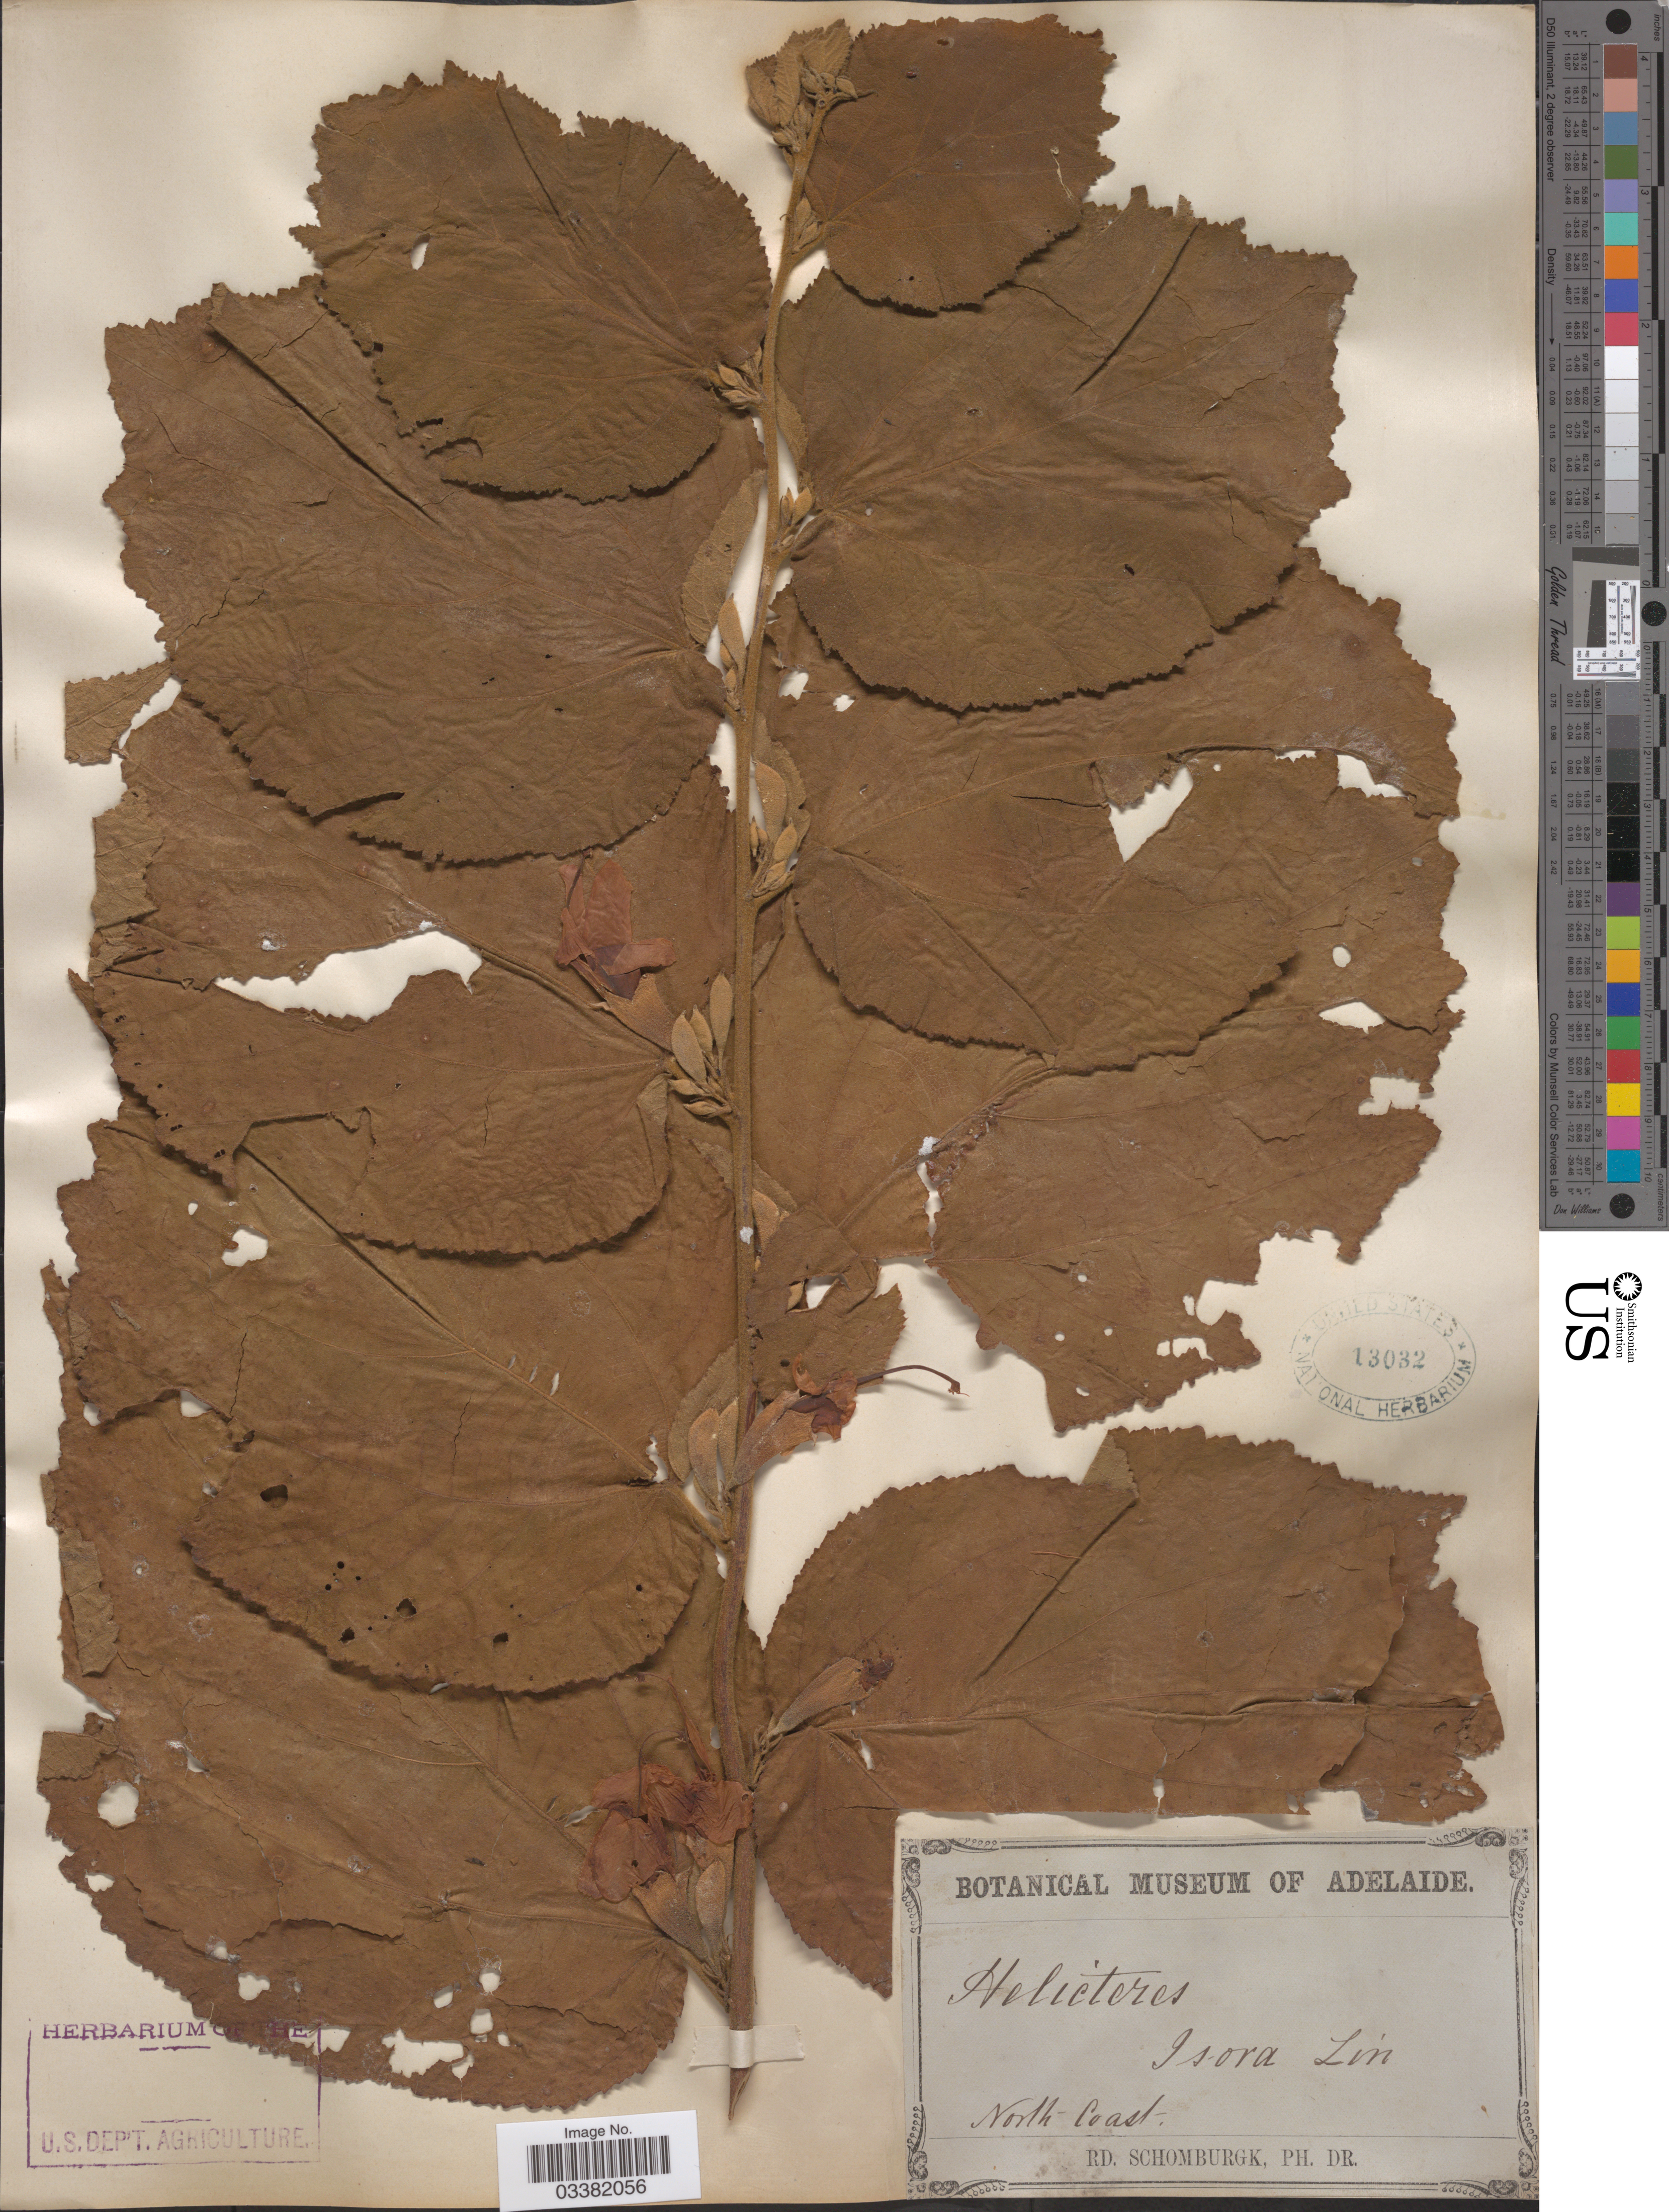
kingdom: Plantae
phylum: Tracheophyta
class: Magnoliopsida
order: Malvales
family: Malvaceae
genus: Helicteres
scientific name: Helicteres isora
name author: L.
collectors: M. R. Schomburgk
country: Australia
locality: North-Coast.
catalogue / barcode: US 13032